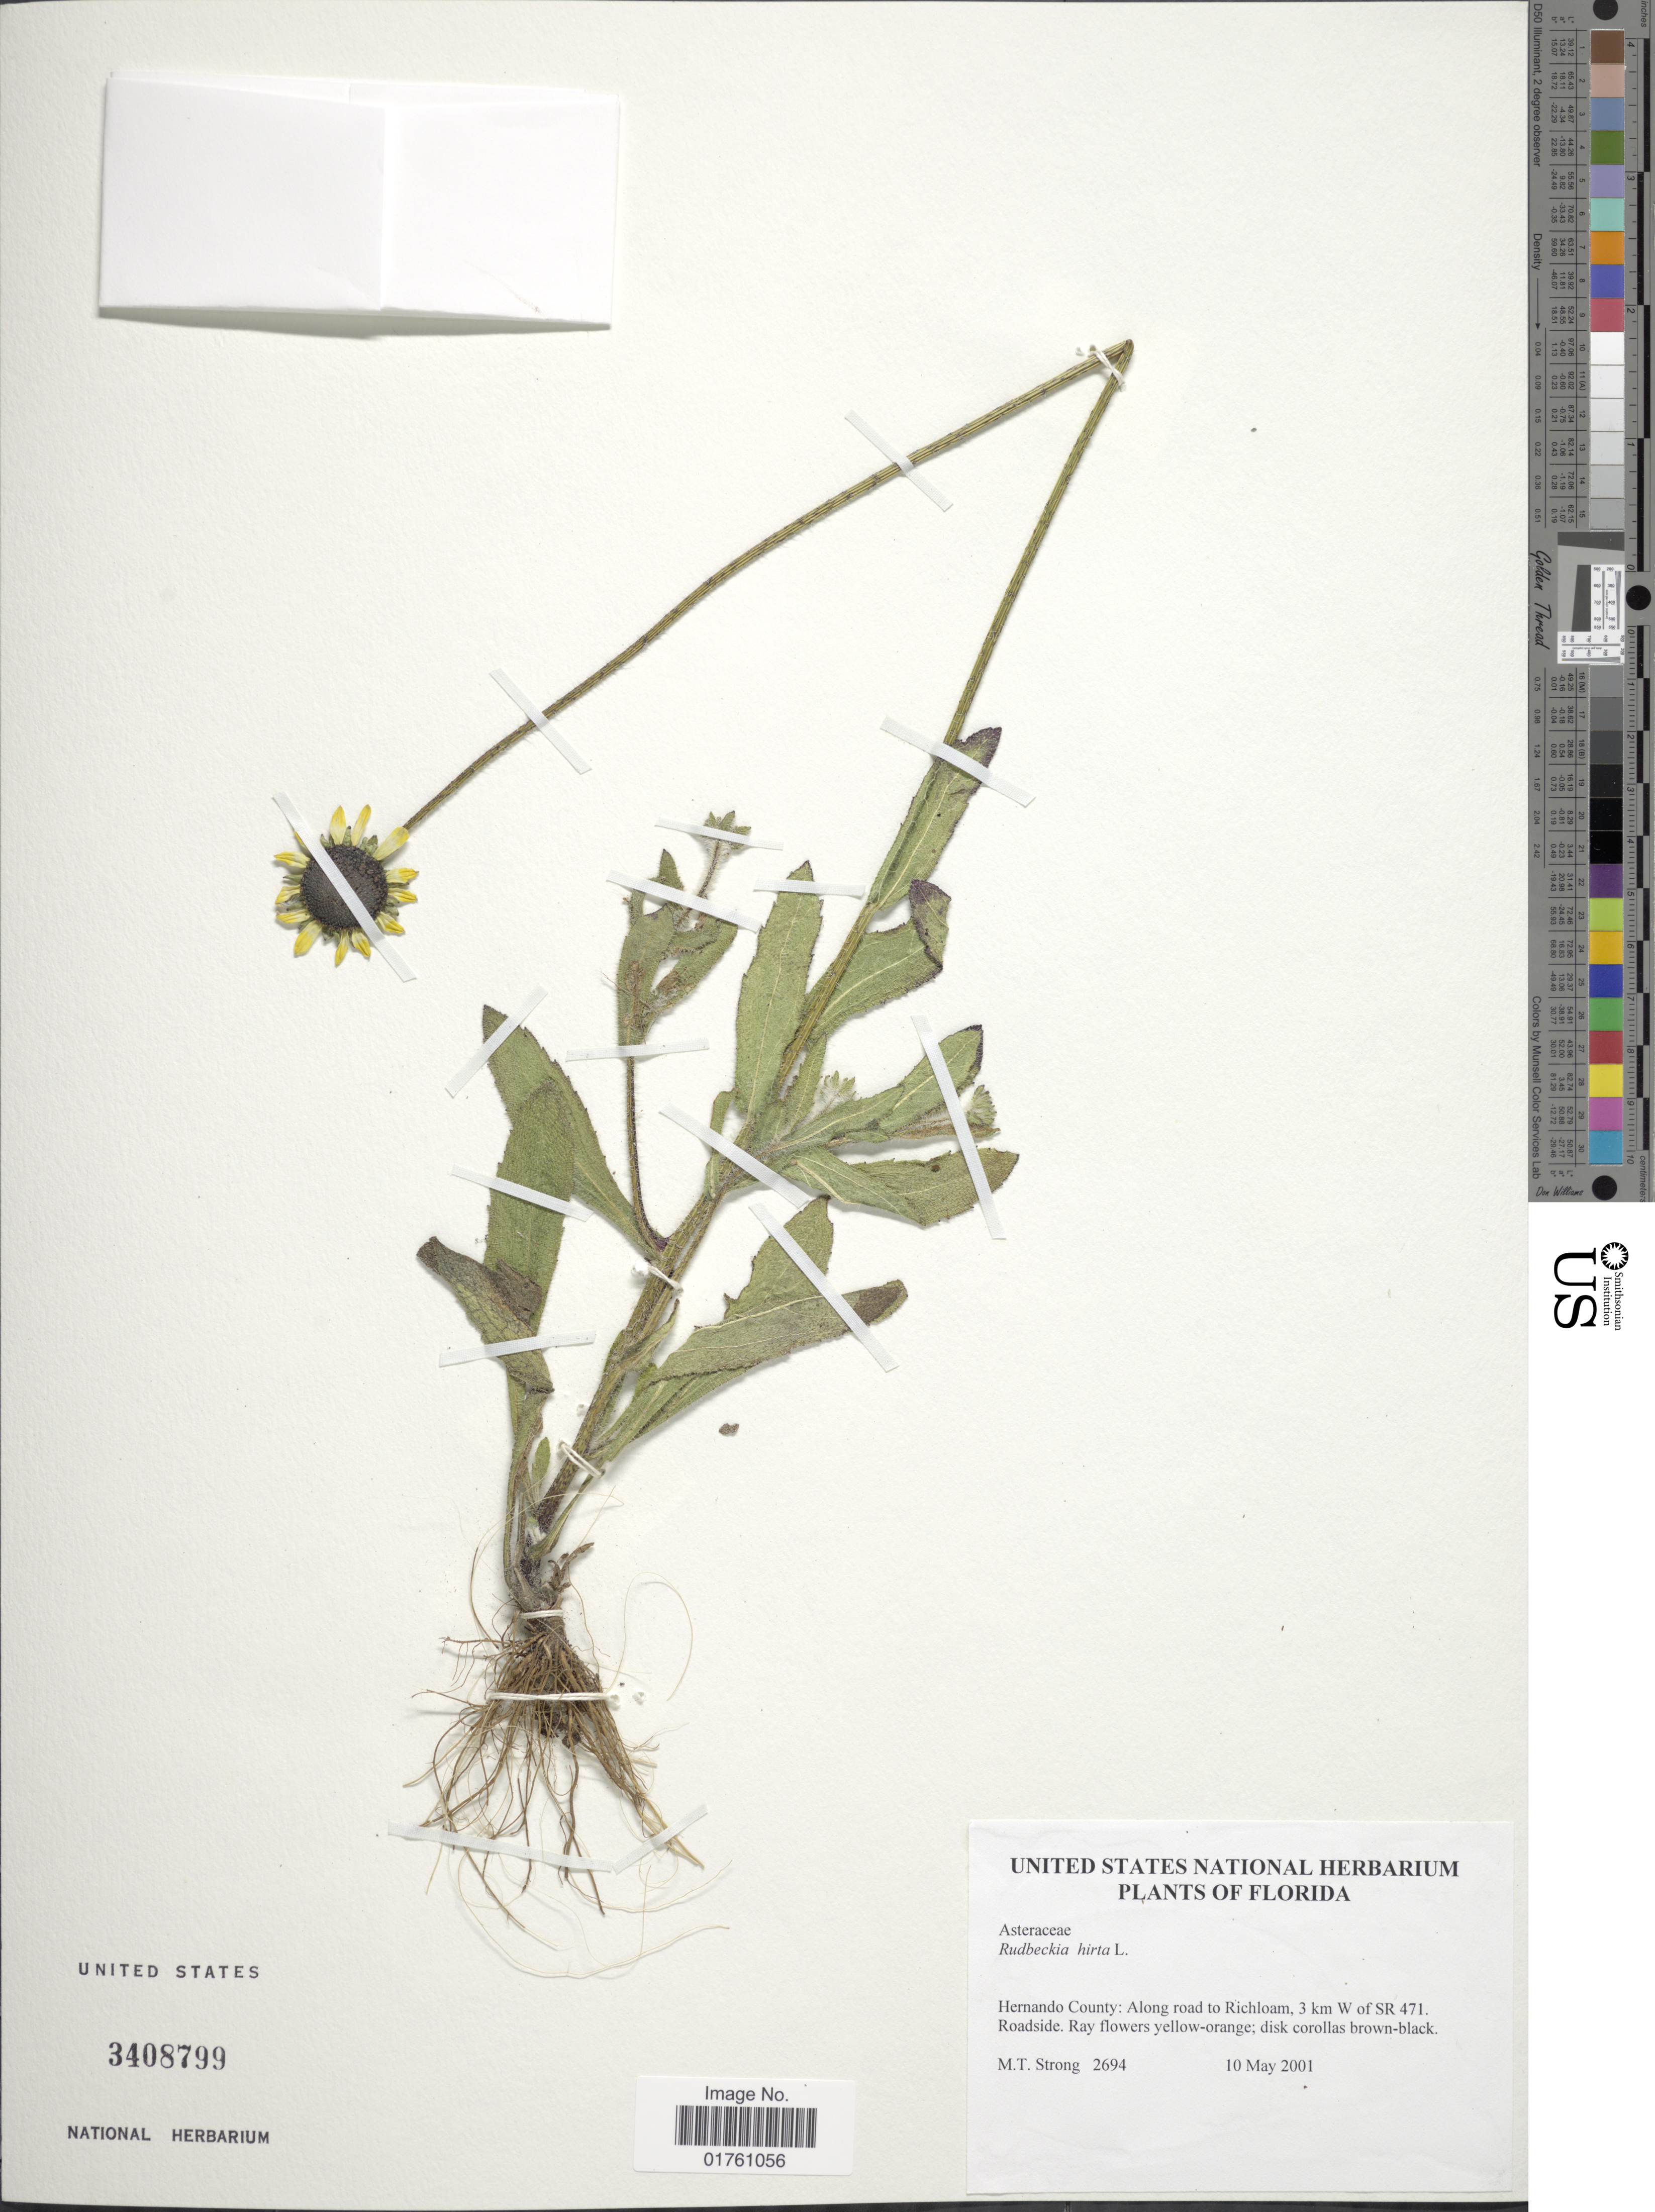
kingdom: Plantae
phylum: Tracheophyta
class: Magnoliopsida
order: Asterales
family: Asteraceae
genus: Rudbeckia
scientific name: Rudbeckia hirta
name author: L.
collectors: M. T. Strong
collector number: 2694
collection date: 2001-05-10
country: United States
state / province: Florida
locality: Hernando County: Along road to Richloam, 3 km W of SR 471. Roadside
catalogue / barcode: US 3408799